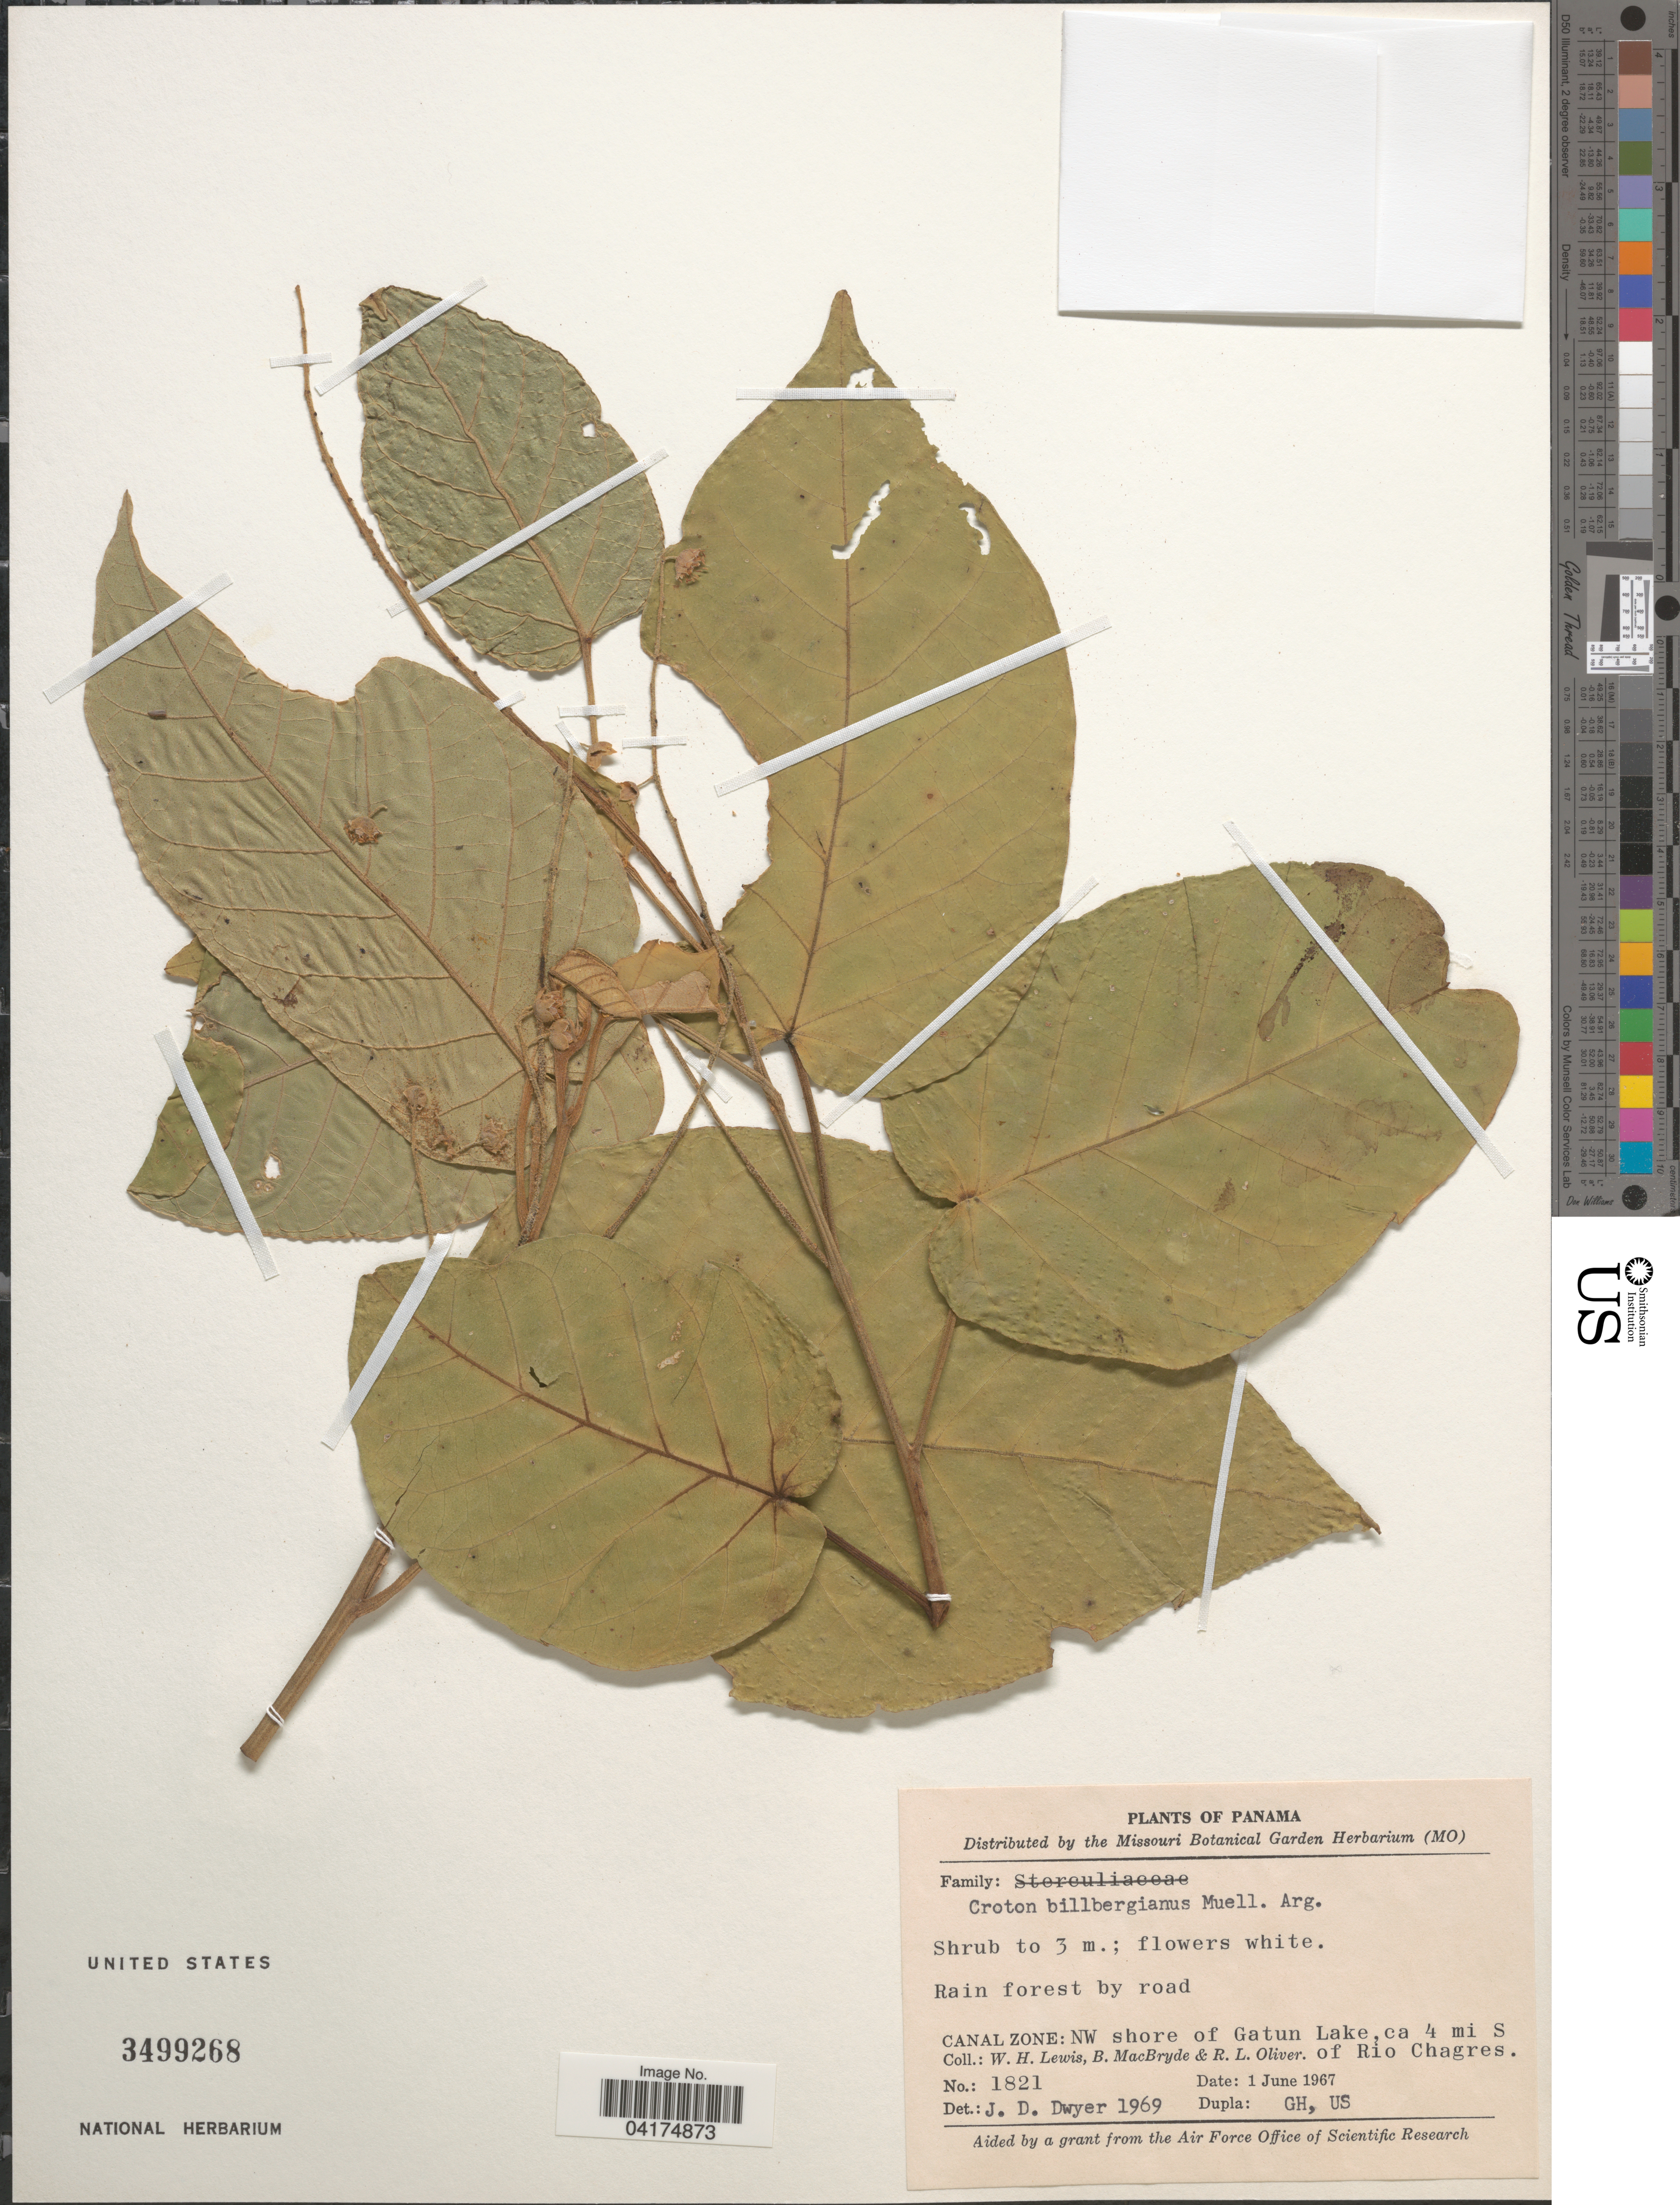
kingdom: Plantae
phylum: Tracheophyta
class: Magnoliopsida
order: Malpighiales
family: Euphorbiaceae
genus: Croton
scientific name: Croton billbergianus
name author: Müll. Arg.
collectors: W. H. Lewis, B. MacBryde & R. Oliver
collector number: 1821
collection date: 1967-06-01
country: Panama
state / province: Colón / Panamá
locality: Canal Zone: NW shore of Gatun Lake, ca 4 mi S of Rio Chagres.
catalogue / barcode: US 3499268